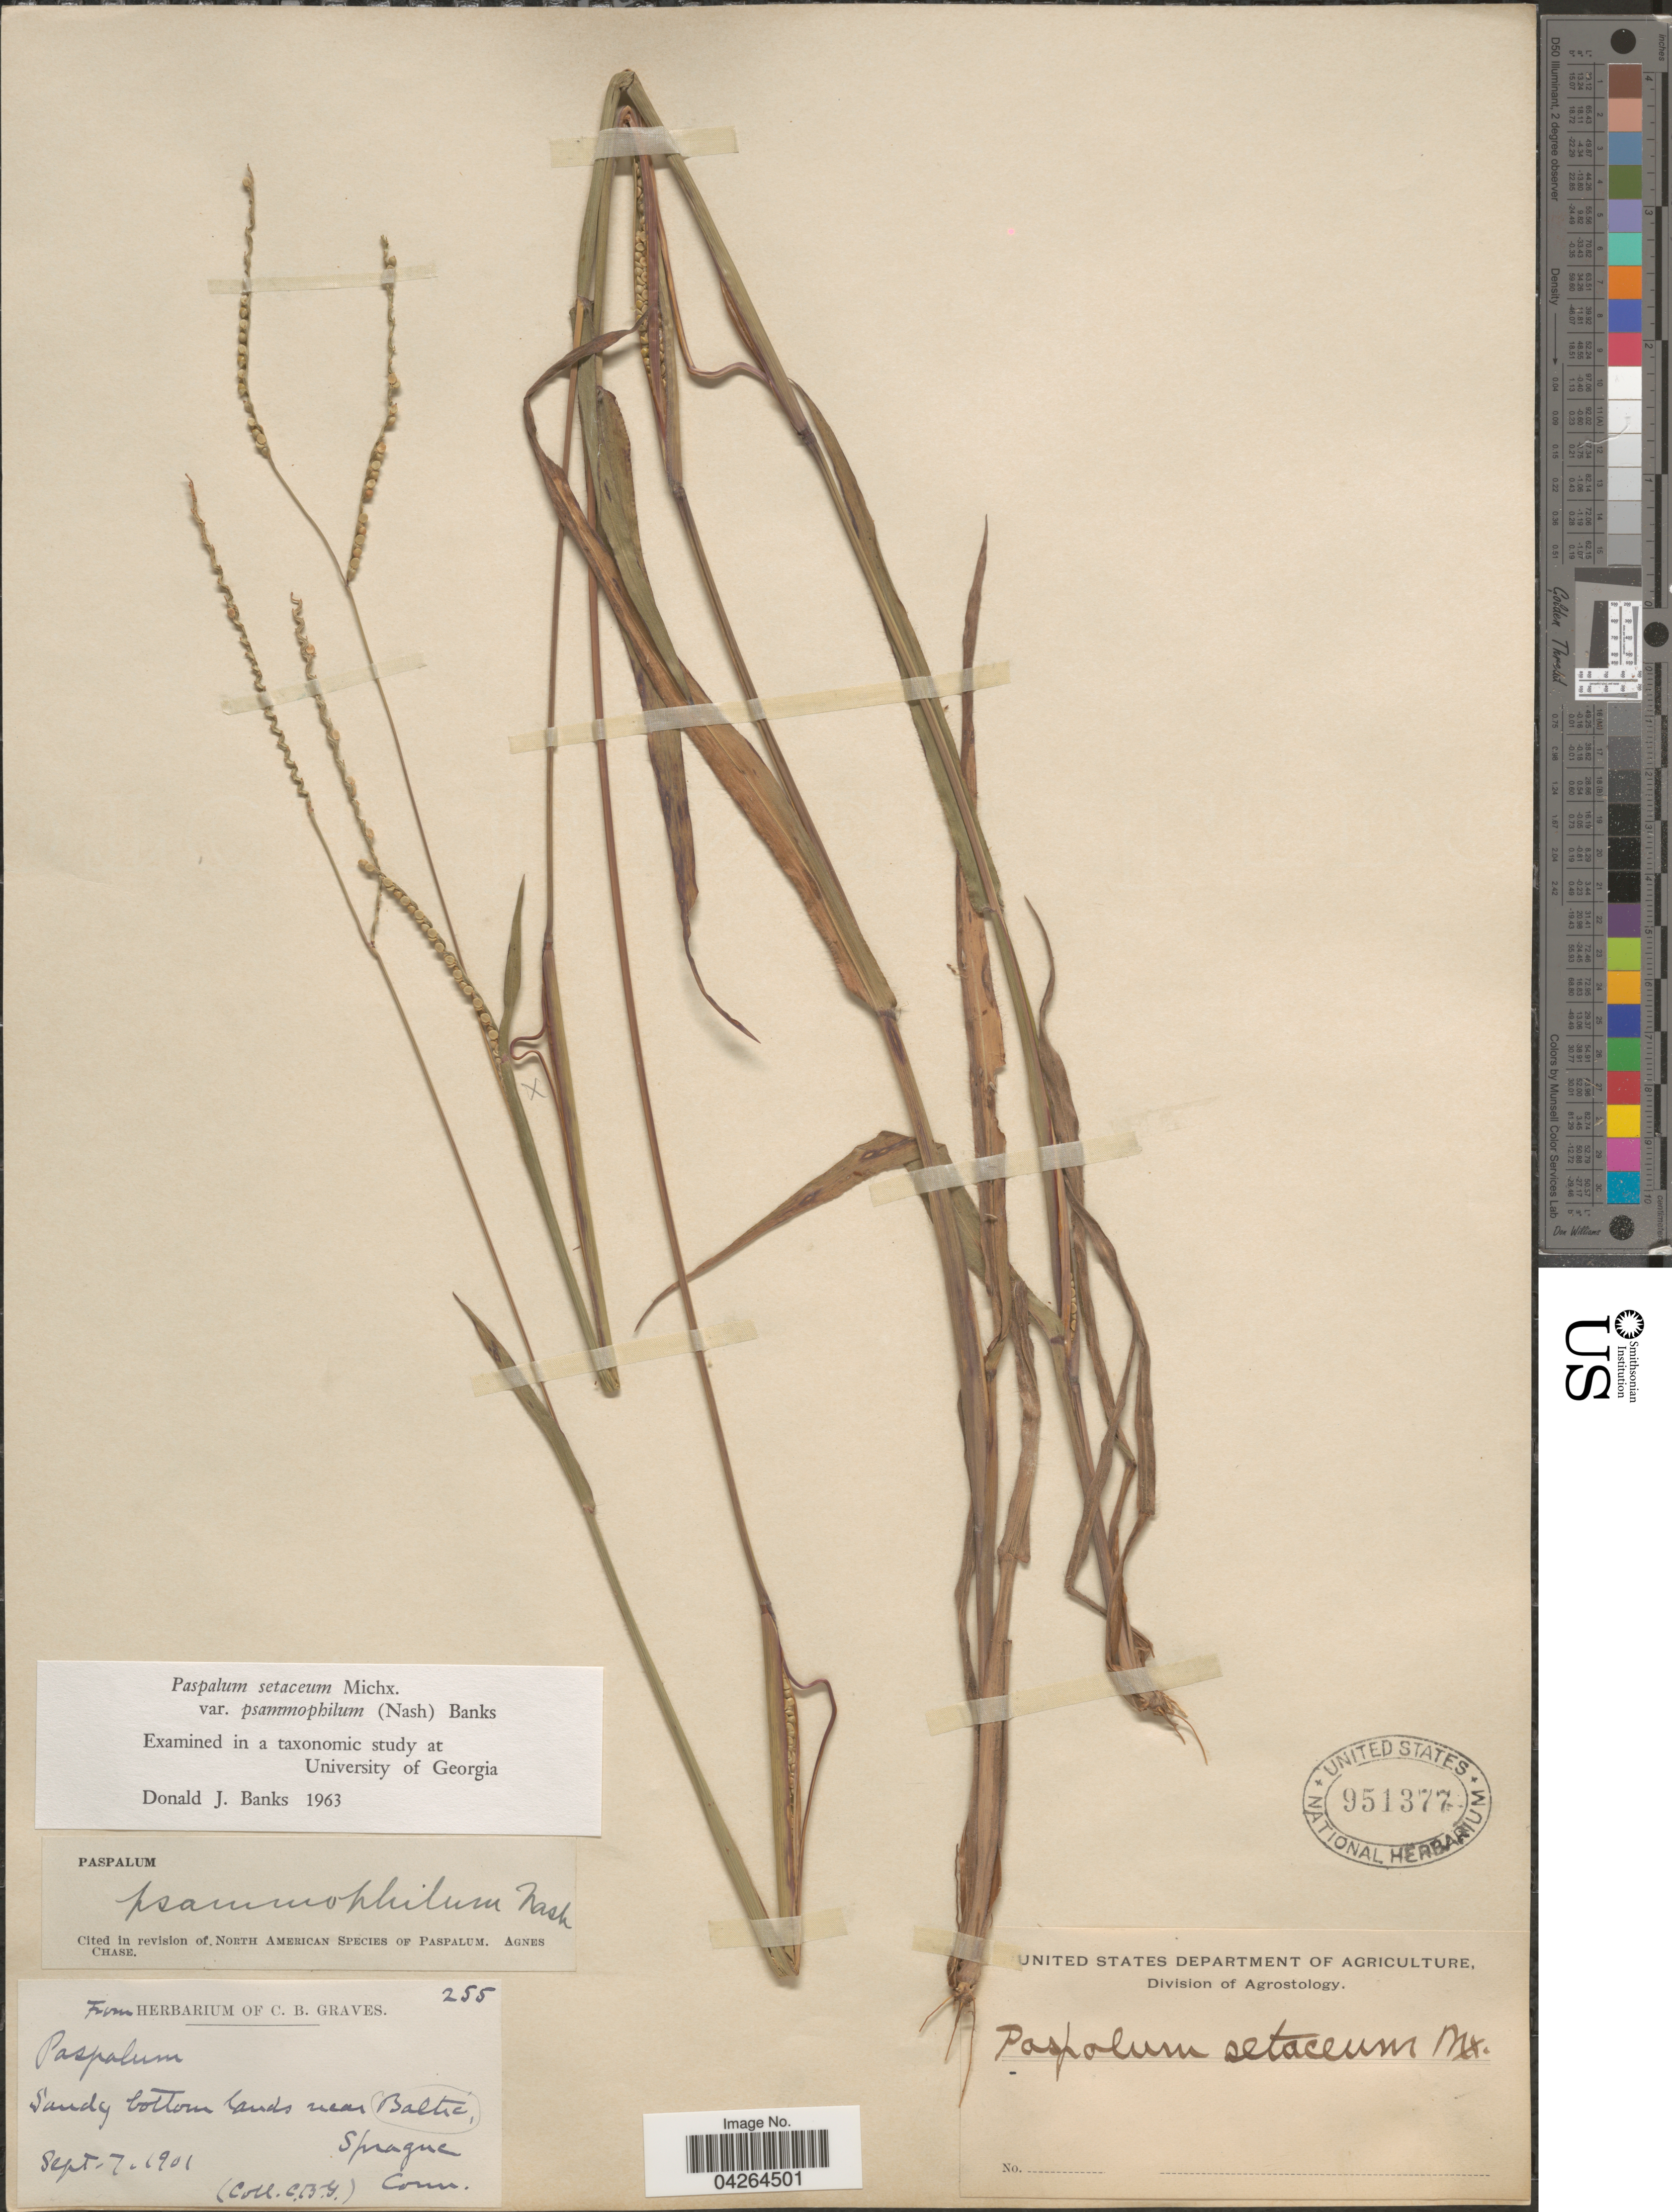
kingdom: Plantae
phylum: Tracheophyta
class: Liliopsida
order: Poales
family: Poaceae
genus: Paspalum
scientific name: Paspalum setaceum var. psammophilum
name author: (Nash ex Hitchc.) D.J. Banks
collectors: C. Graves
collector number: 255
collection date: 1901-09-07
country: United States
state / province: Connecticut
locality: Sandy bottom lands near Baltic, Sprague.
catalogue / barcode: US 951377